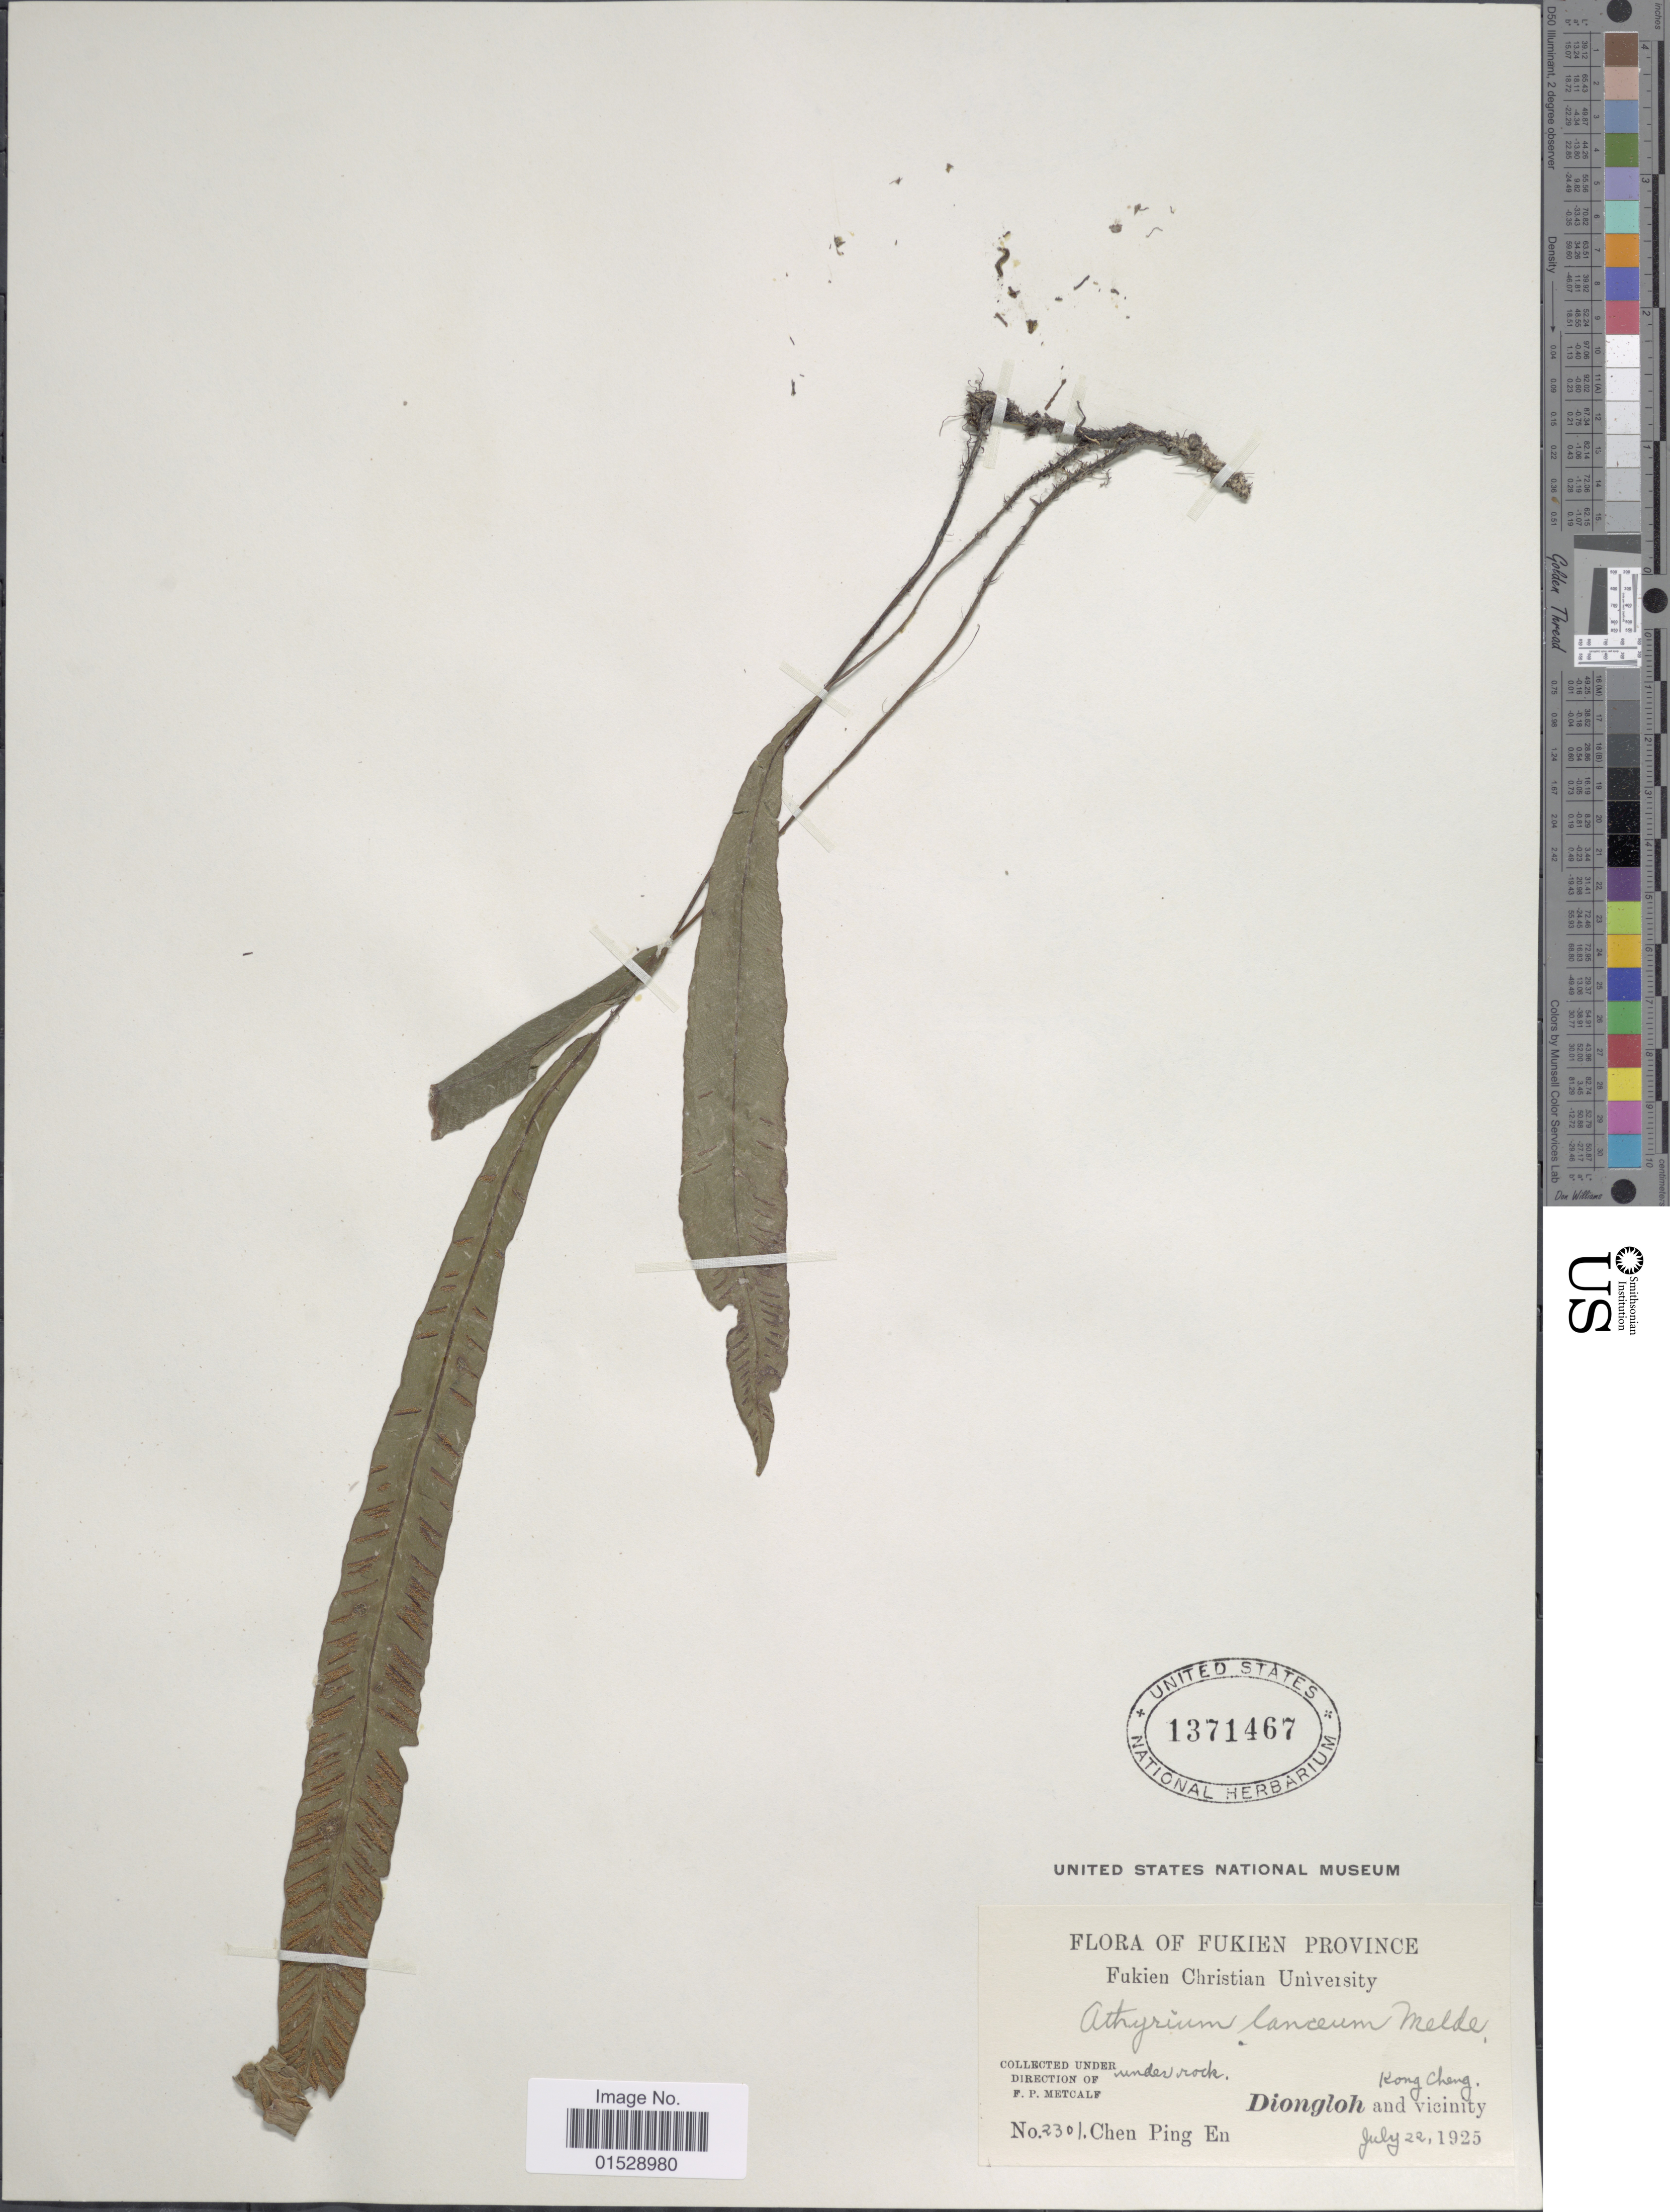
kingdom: Plantae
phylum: Tracheophyta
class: Polypodiopsida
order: Polypodiales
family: Athyriaceae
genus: Deparia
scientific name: Deparia lancea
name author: (Thunb.) Fraser-Jenk.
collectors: C. En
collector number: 2301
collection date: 1925-07-22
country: China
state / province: Fujian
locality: Fukien province, Kong Cheng, Diongloh and vicinity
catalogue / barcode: US 1371467